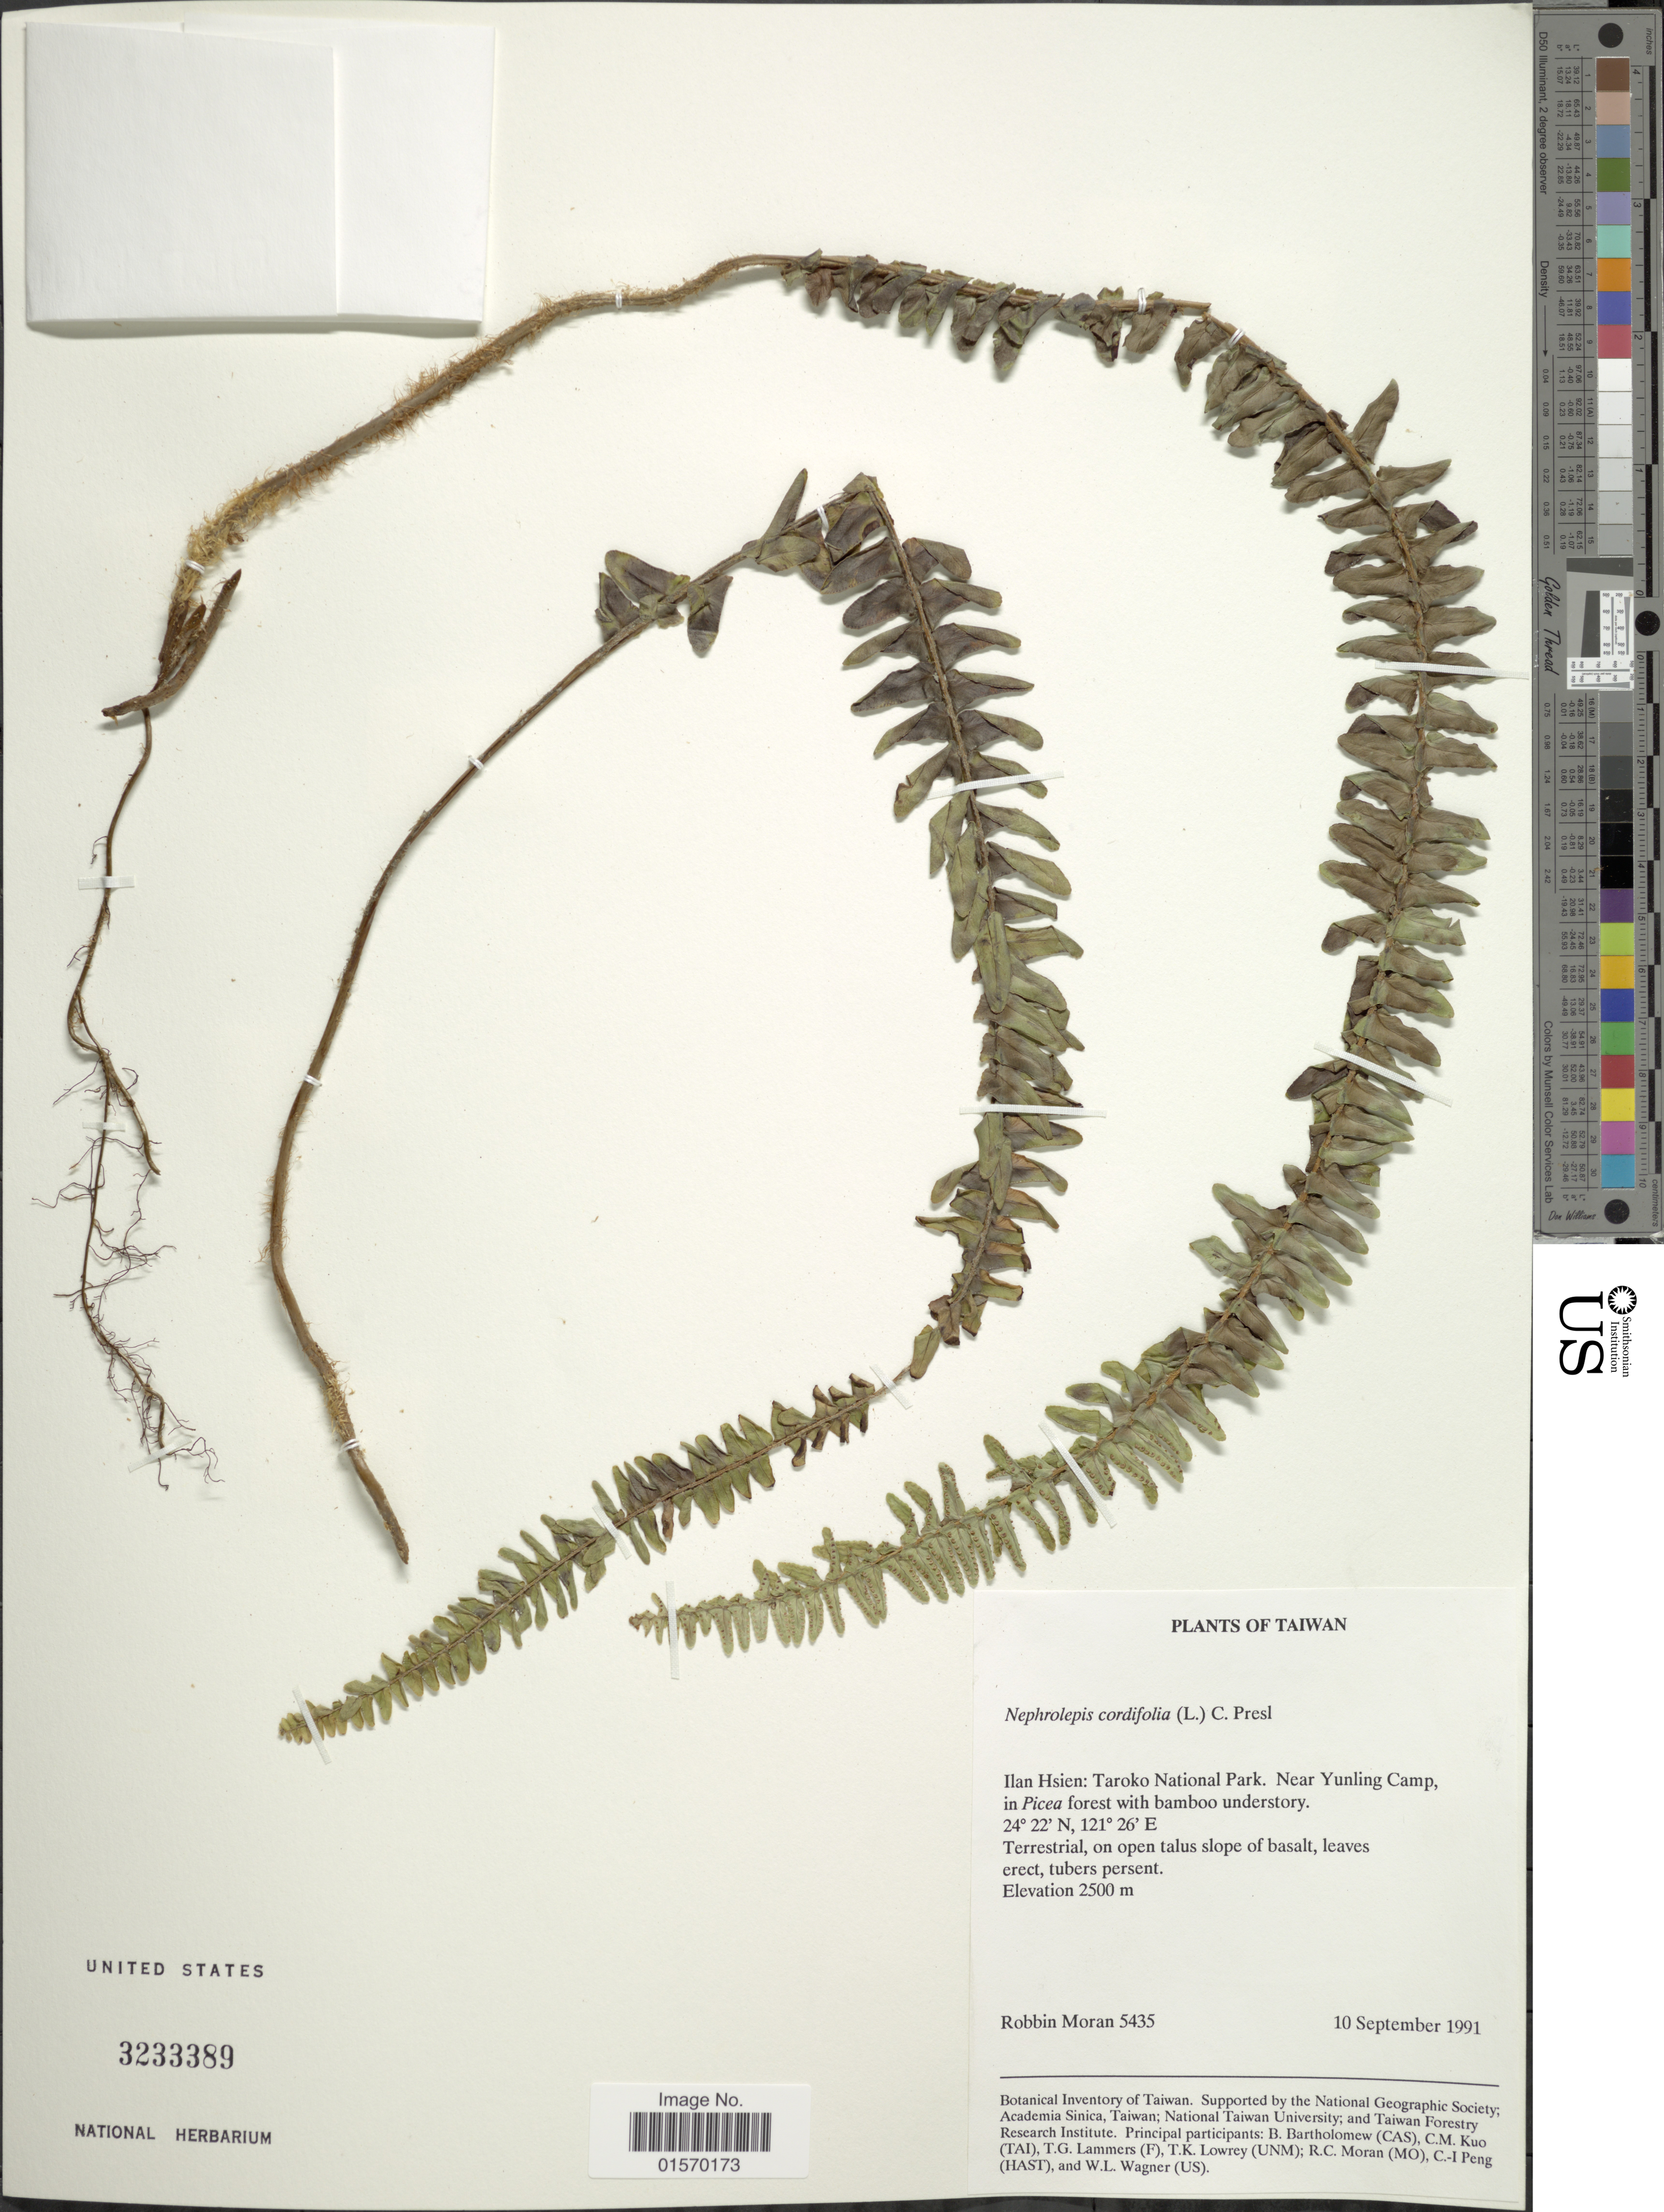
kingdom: Plantae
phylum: Tracheophyta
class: Polypodiopsida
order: Polypodiales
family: Nephrolepidaceae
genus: Nephrolepis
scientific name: Nephrolepis cordifolia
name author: (L.) C. Presl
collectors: R. C. Moran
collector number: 5435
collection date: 1991-09-10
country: Taiwan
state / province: Ilan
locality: Ilan Hsien: National Park. Near Yunling Camp, in Picea forest with bamboo understory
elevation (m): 2500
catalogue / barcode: US 3233389